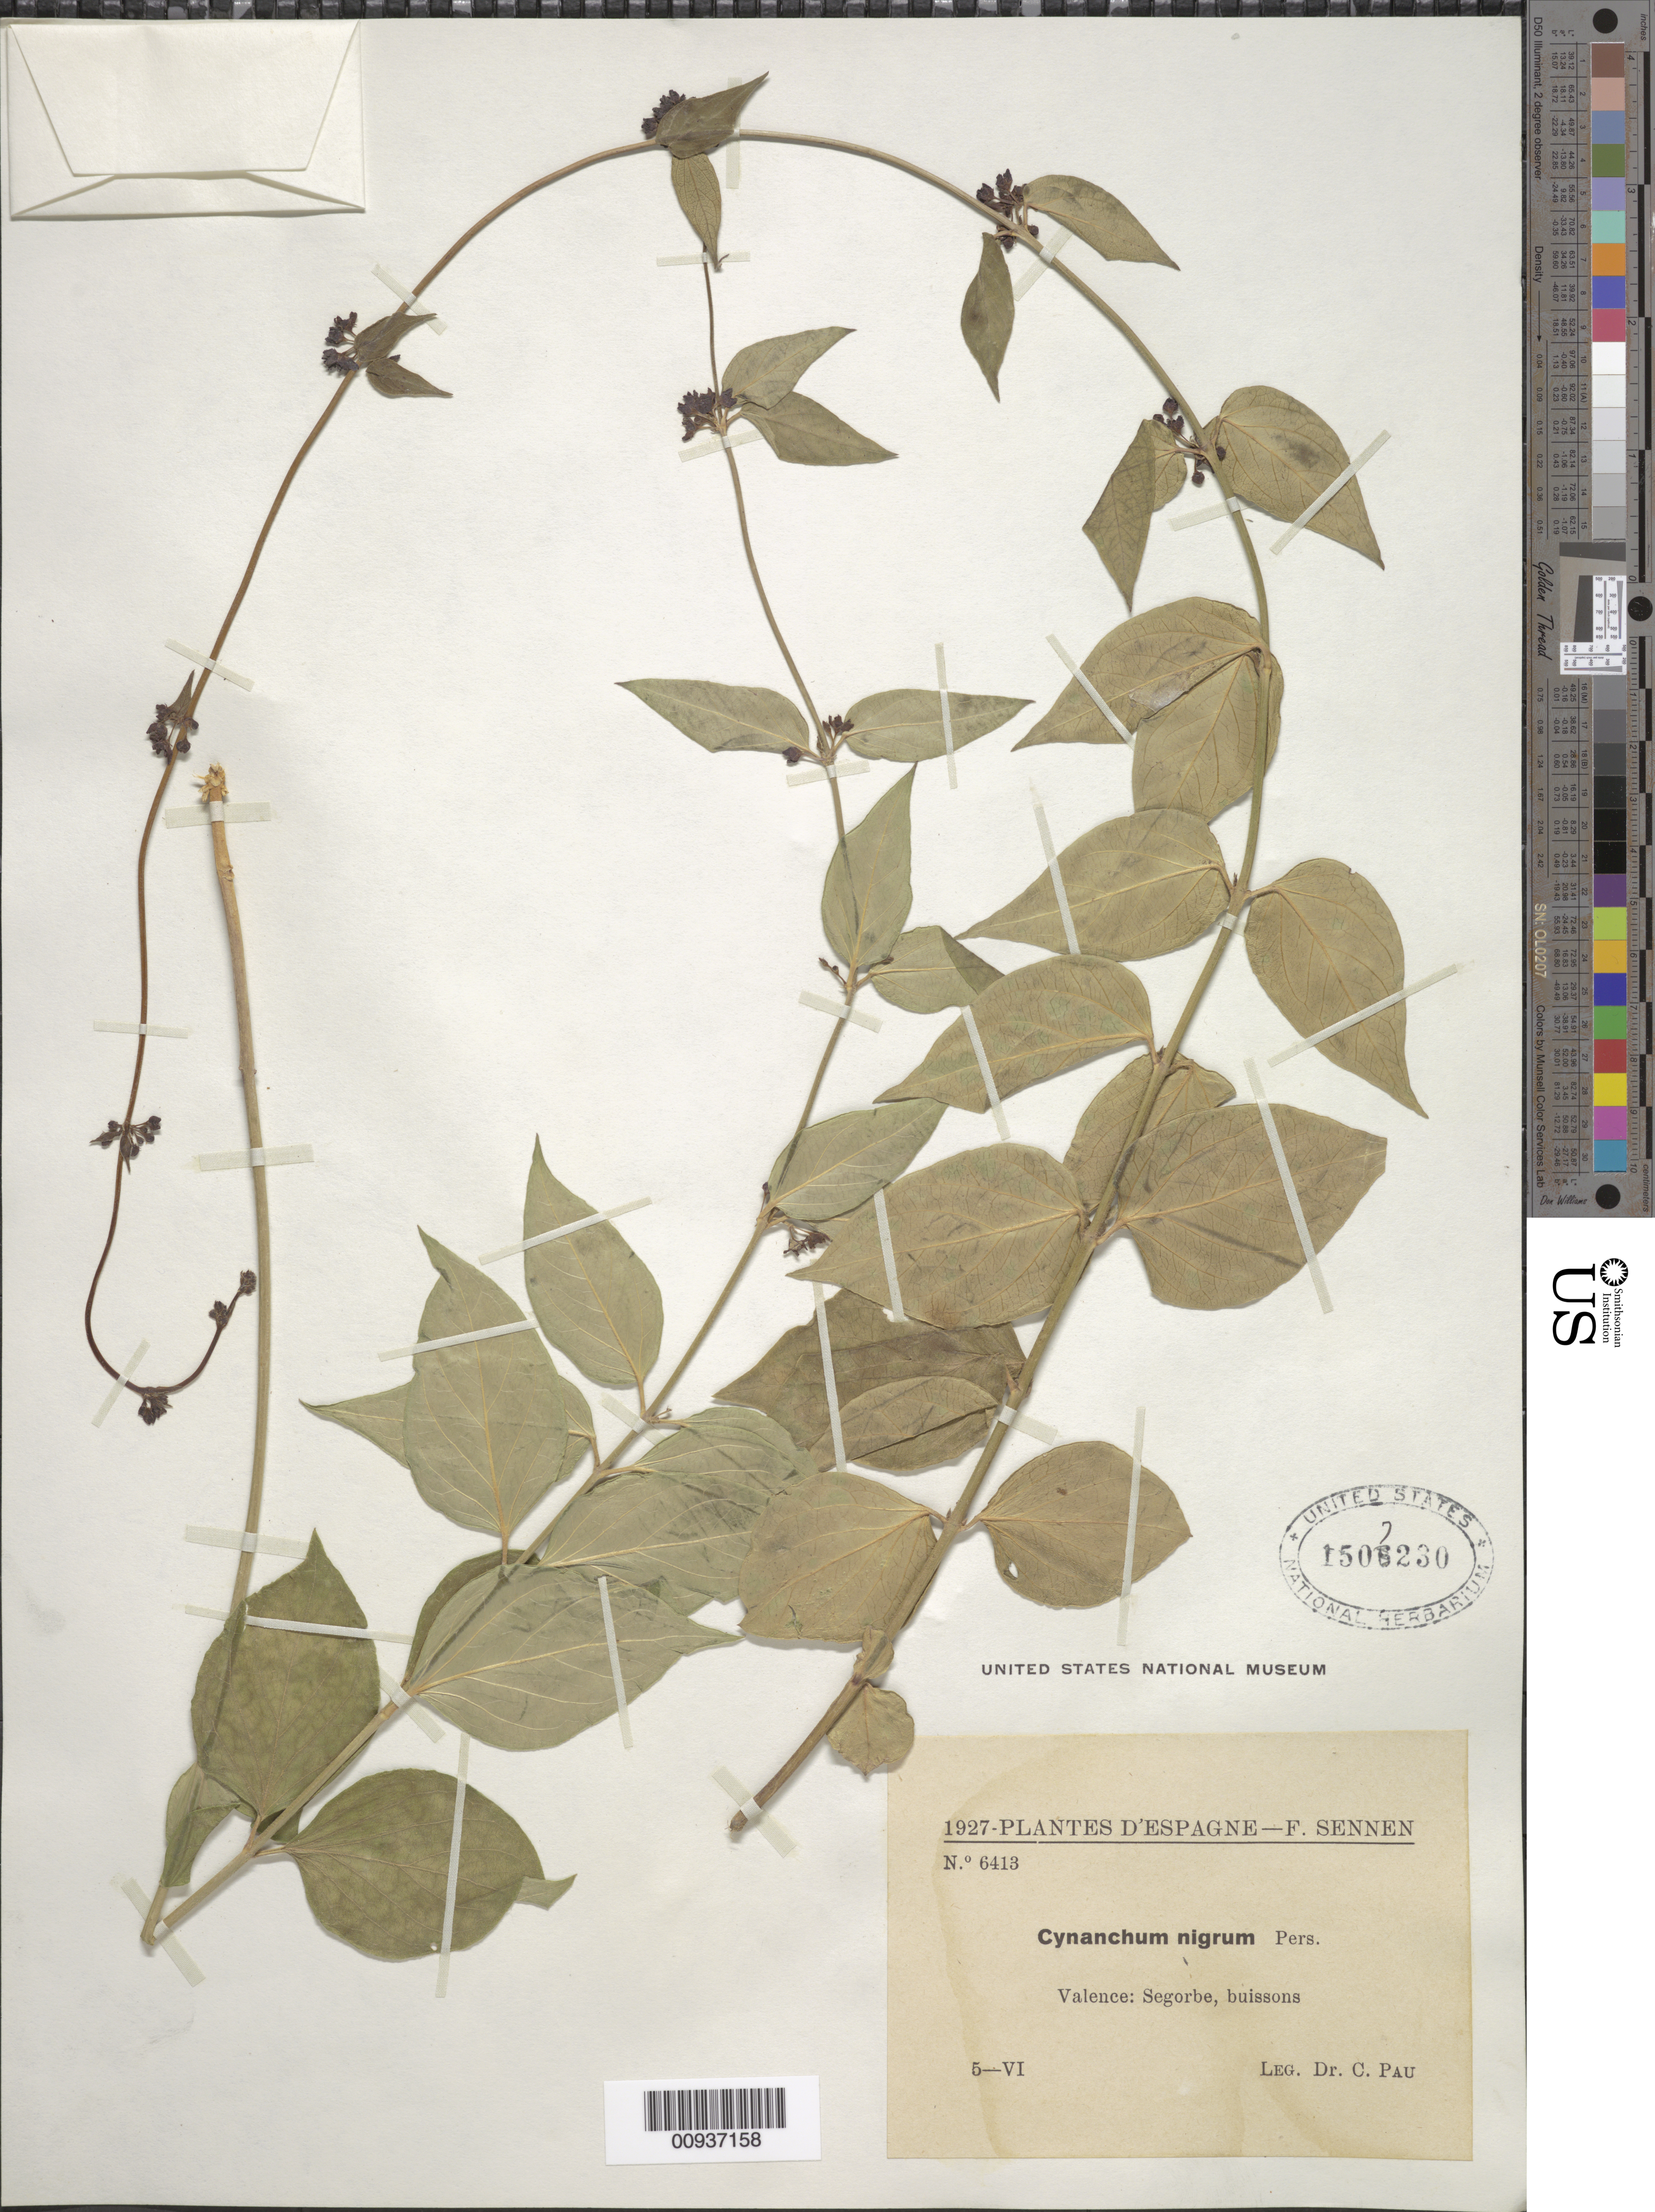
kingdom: Plantae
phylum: Tracheophyta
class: Magnoliopsida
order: Gentianales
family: Apocynaceae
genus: Cynanchum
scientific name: Cynanchum nigrum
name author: L.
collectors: C. Pau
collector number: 6413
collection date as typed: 05 Jun 1927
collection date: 1927-06-05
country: Spain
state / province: Valenciana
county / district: Castellón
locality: Valence: segorbe, buissons.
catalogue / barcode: US 1507230